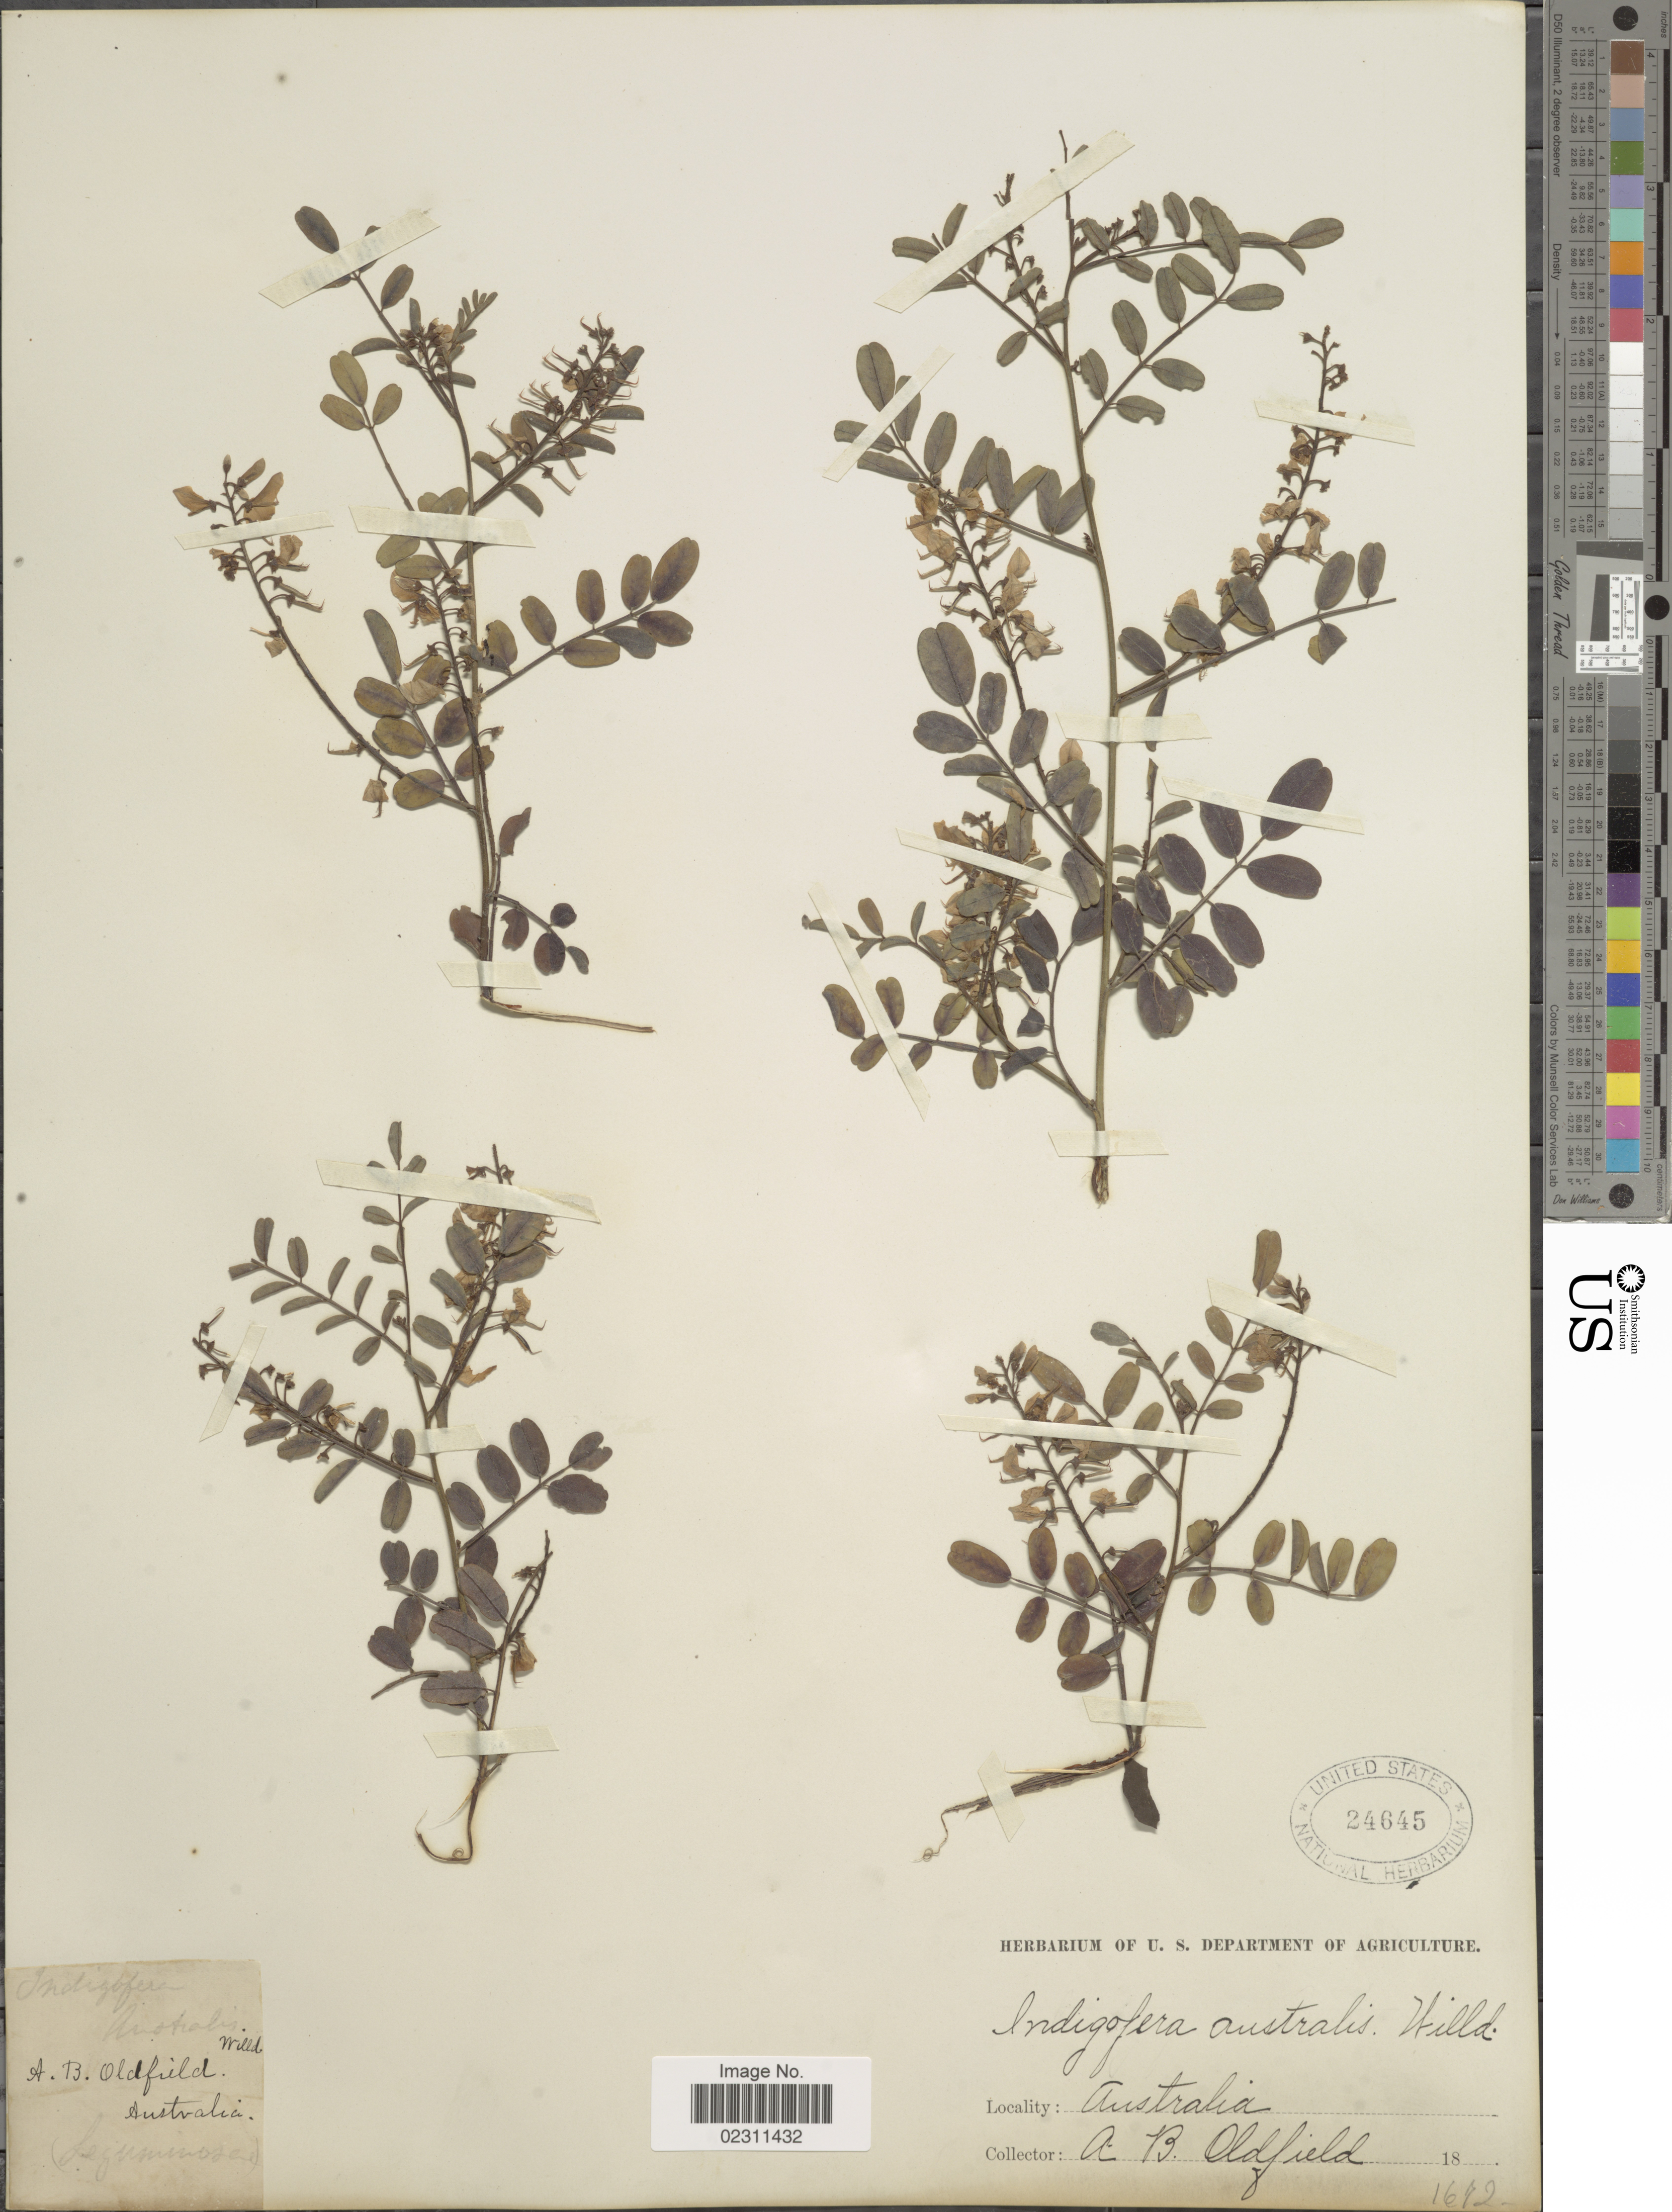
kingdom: Plantae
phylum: Tracheophyta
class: Magnoliopsida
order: Fabales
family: Fabaceae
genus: Indigofera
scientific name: Indigofera australis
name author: Willd.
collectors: A. Oldfield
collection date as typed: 18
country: Australia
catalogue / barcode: US 24645